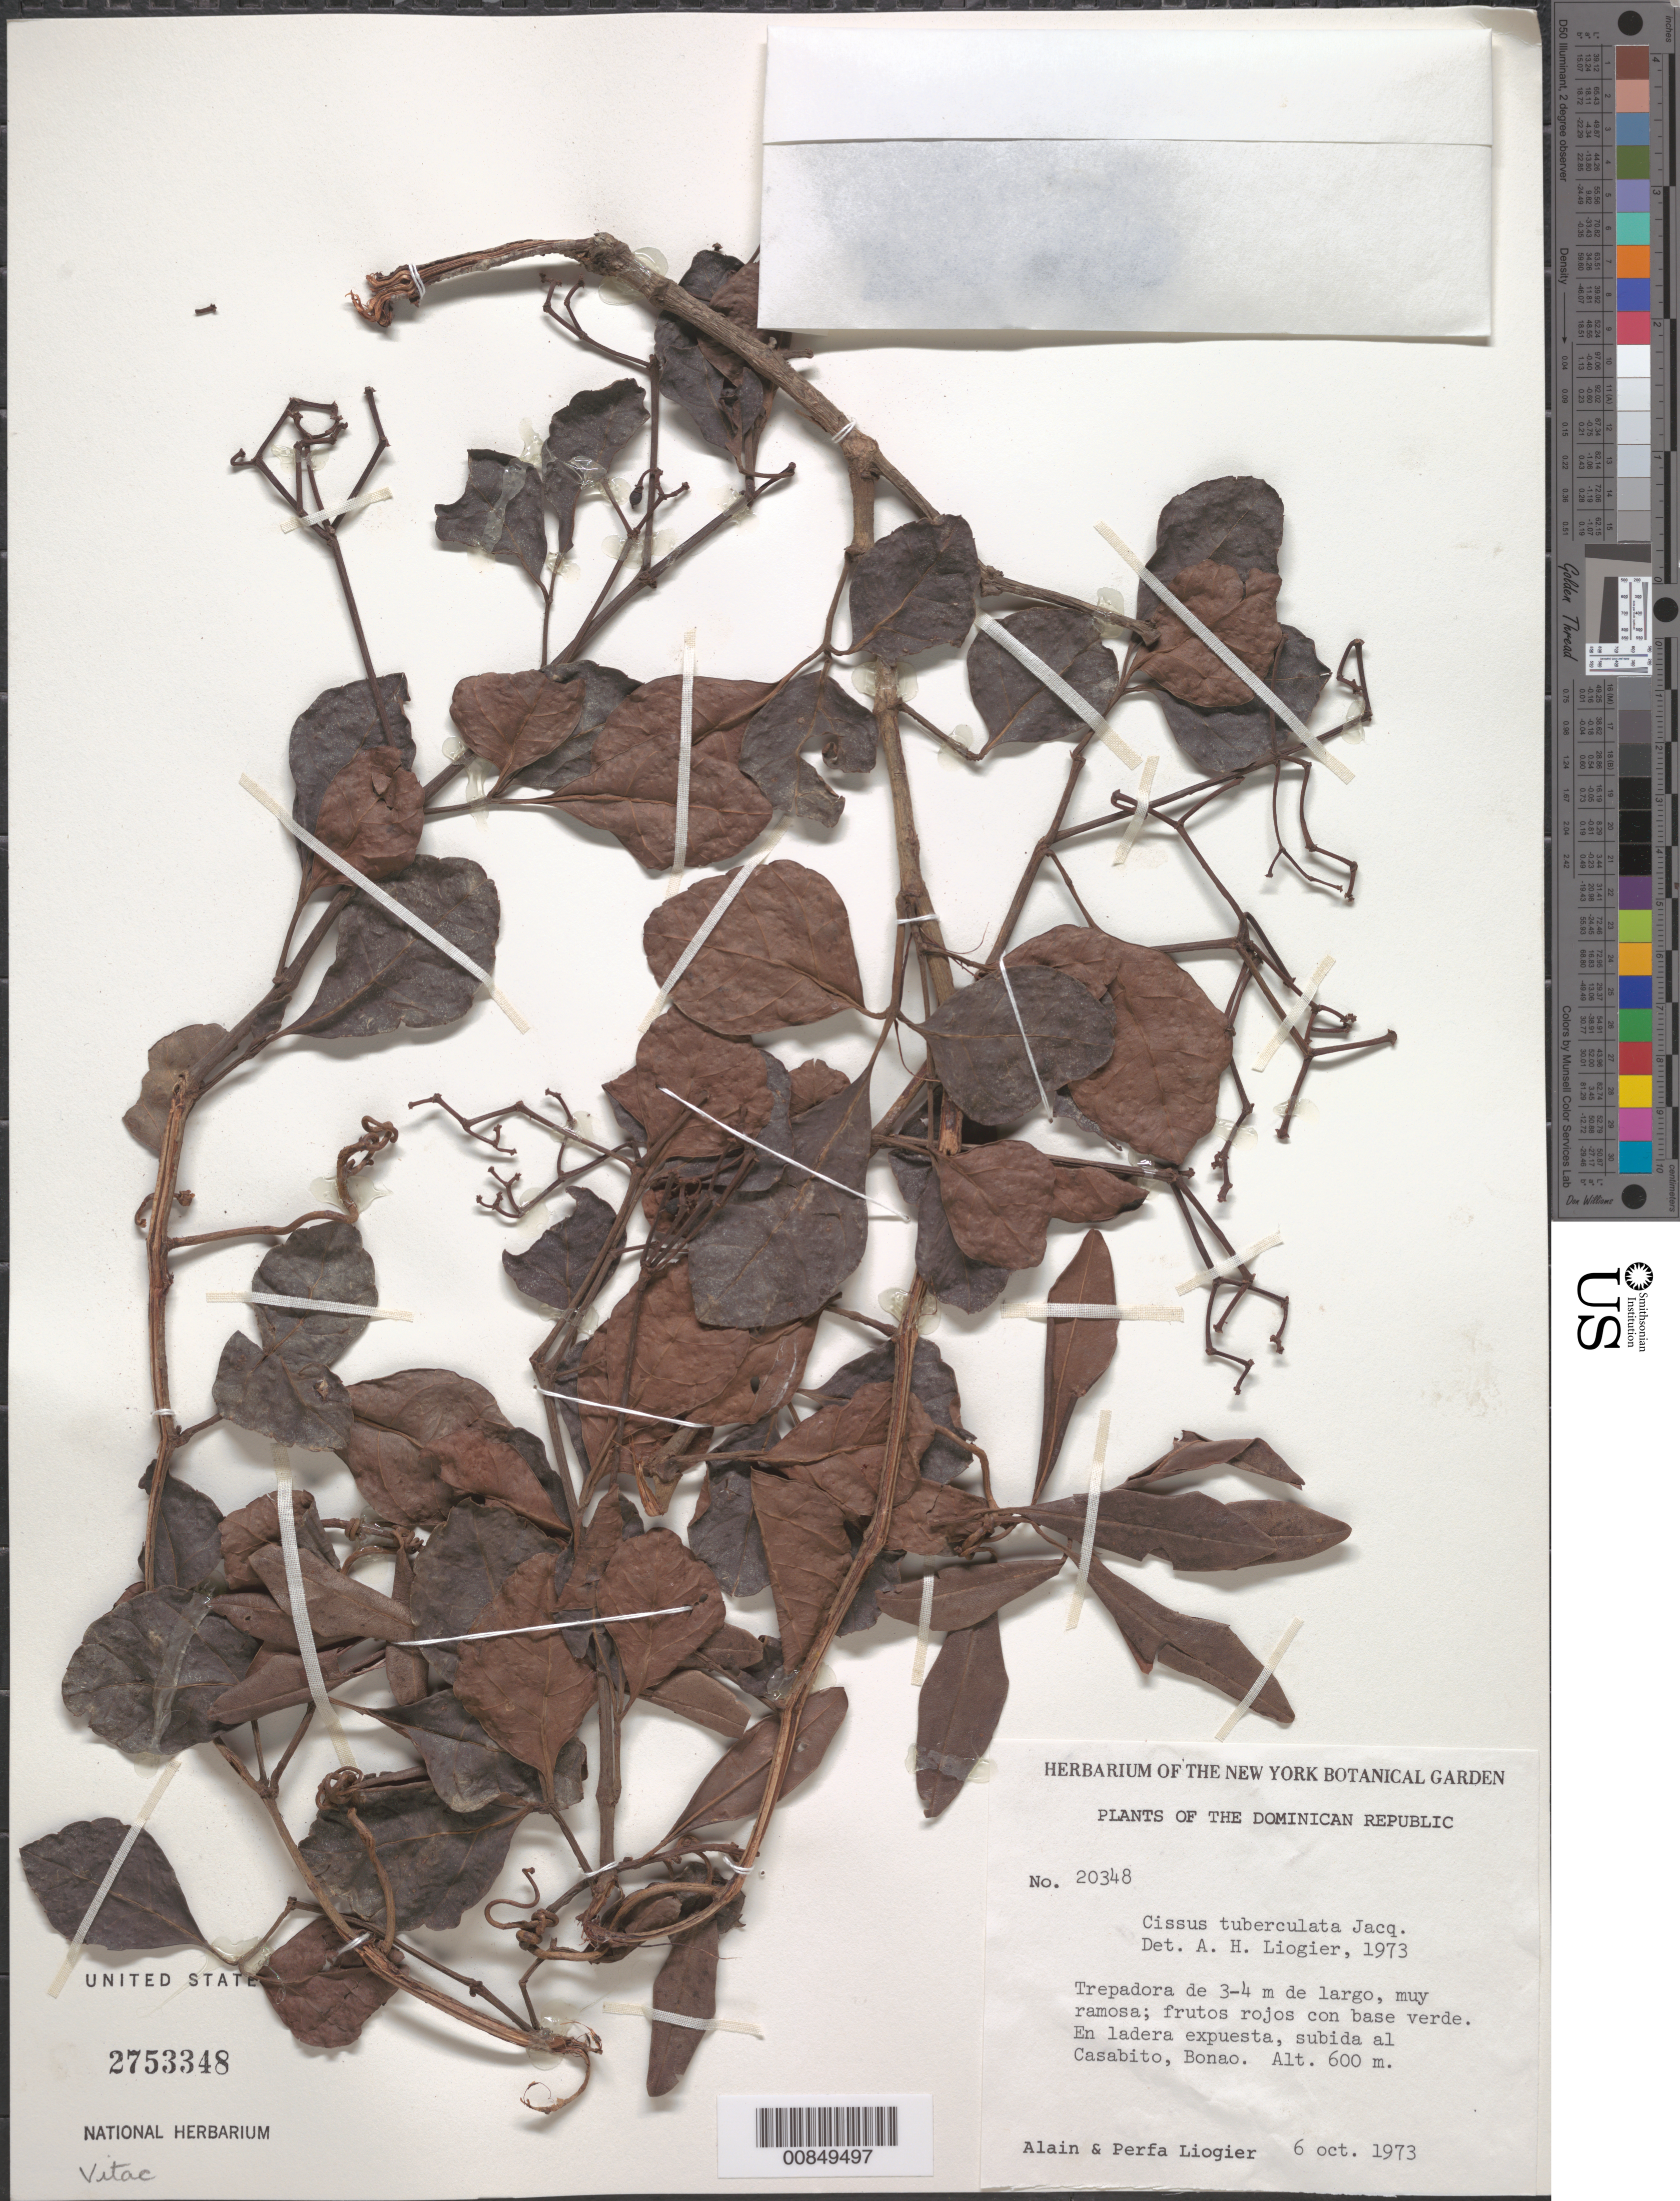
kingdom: Plantae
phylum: Tracheophyta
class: Magnoliopsida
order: Vitales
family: Vitaceae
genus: Cissus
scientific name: Cissus obovata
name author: Vahl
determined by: Liogier, Alain H.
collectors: A. H. Liogier & M. P. Liogier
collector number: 20348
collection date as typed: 06 Oct 1973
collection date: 1973-10-06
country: Dominican Republic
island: Hispaniola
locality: Subida al Casabito, Bonao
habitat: En ladera expuesta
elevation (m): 600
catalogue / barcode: US 2753348